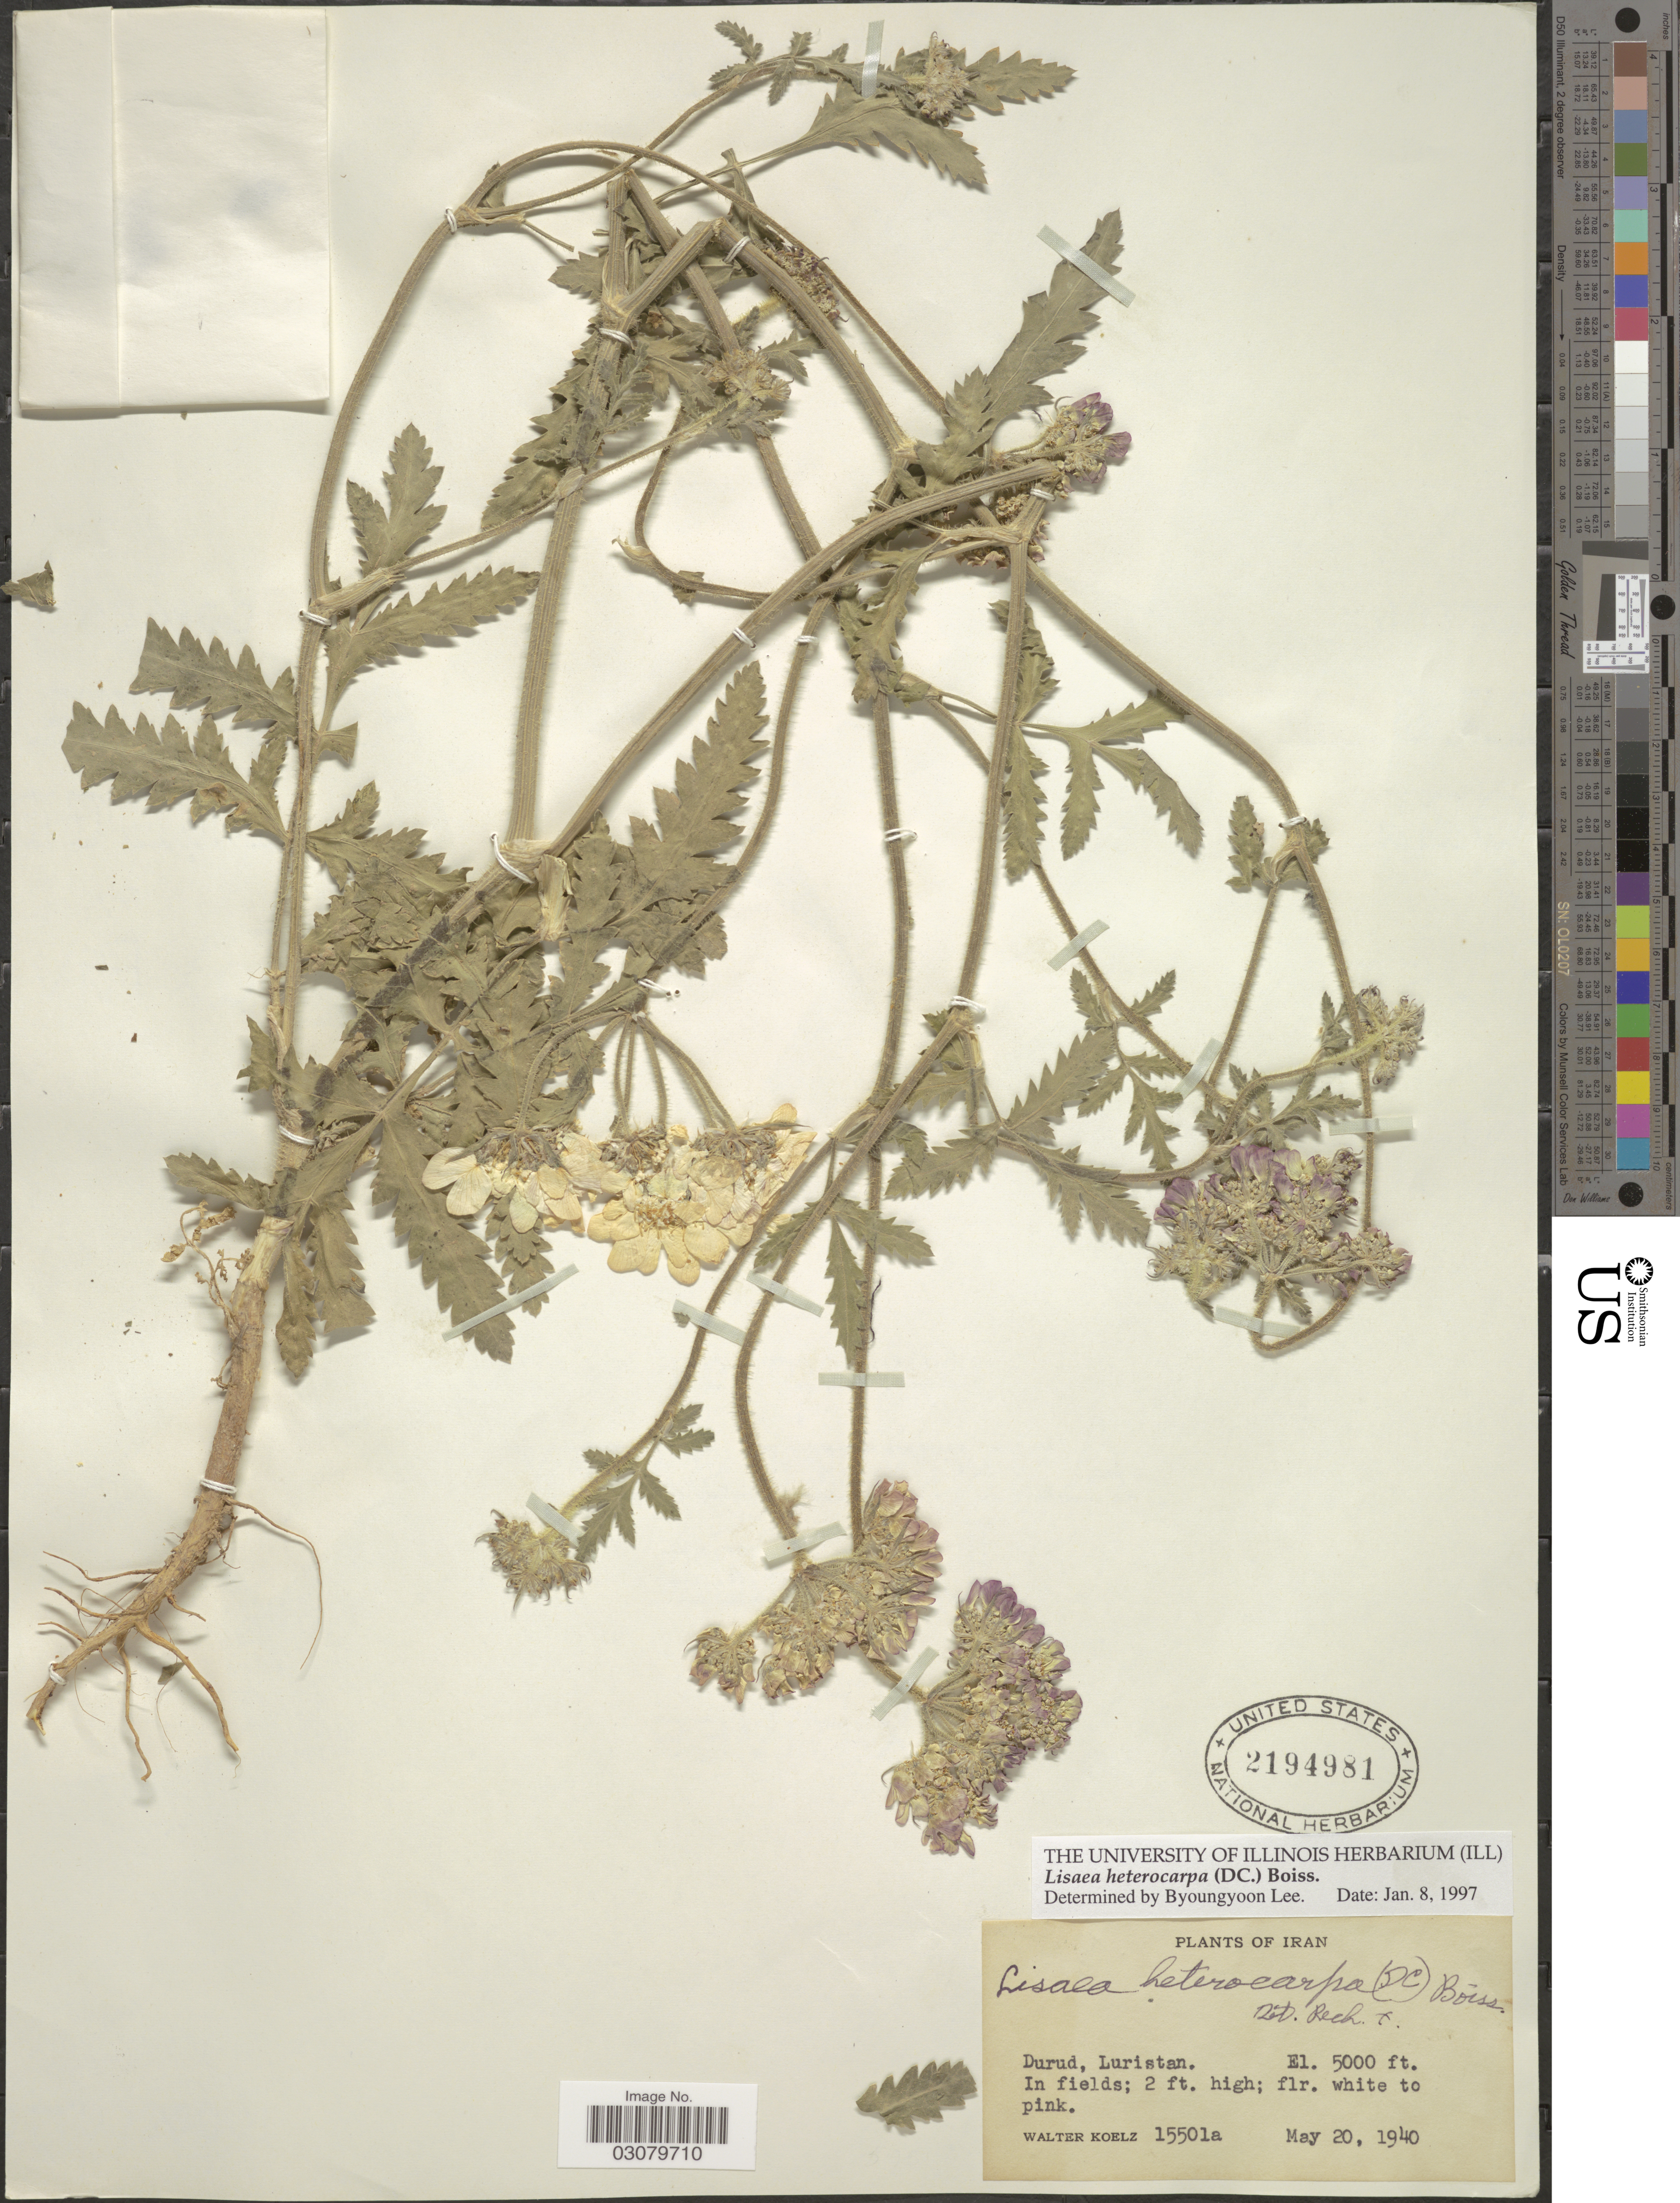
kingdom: Plantae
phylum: Tracheophyta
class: Magnoliopsida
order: Apiales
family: Apiaceae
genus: Lisaea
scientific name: Lisaea heterocarpa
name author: Boiss.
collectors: W. N. Koelz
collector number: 15501a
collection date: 1940-05-20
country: Iran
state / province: Lorestan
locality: Durud, Luristan.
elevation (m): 1524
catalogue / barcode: US 2194981